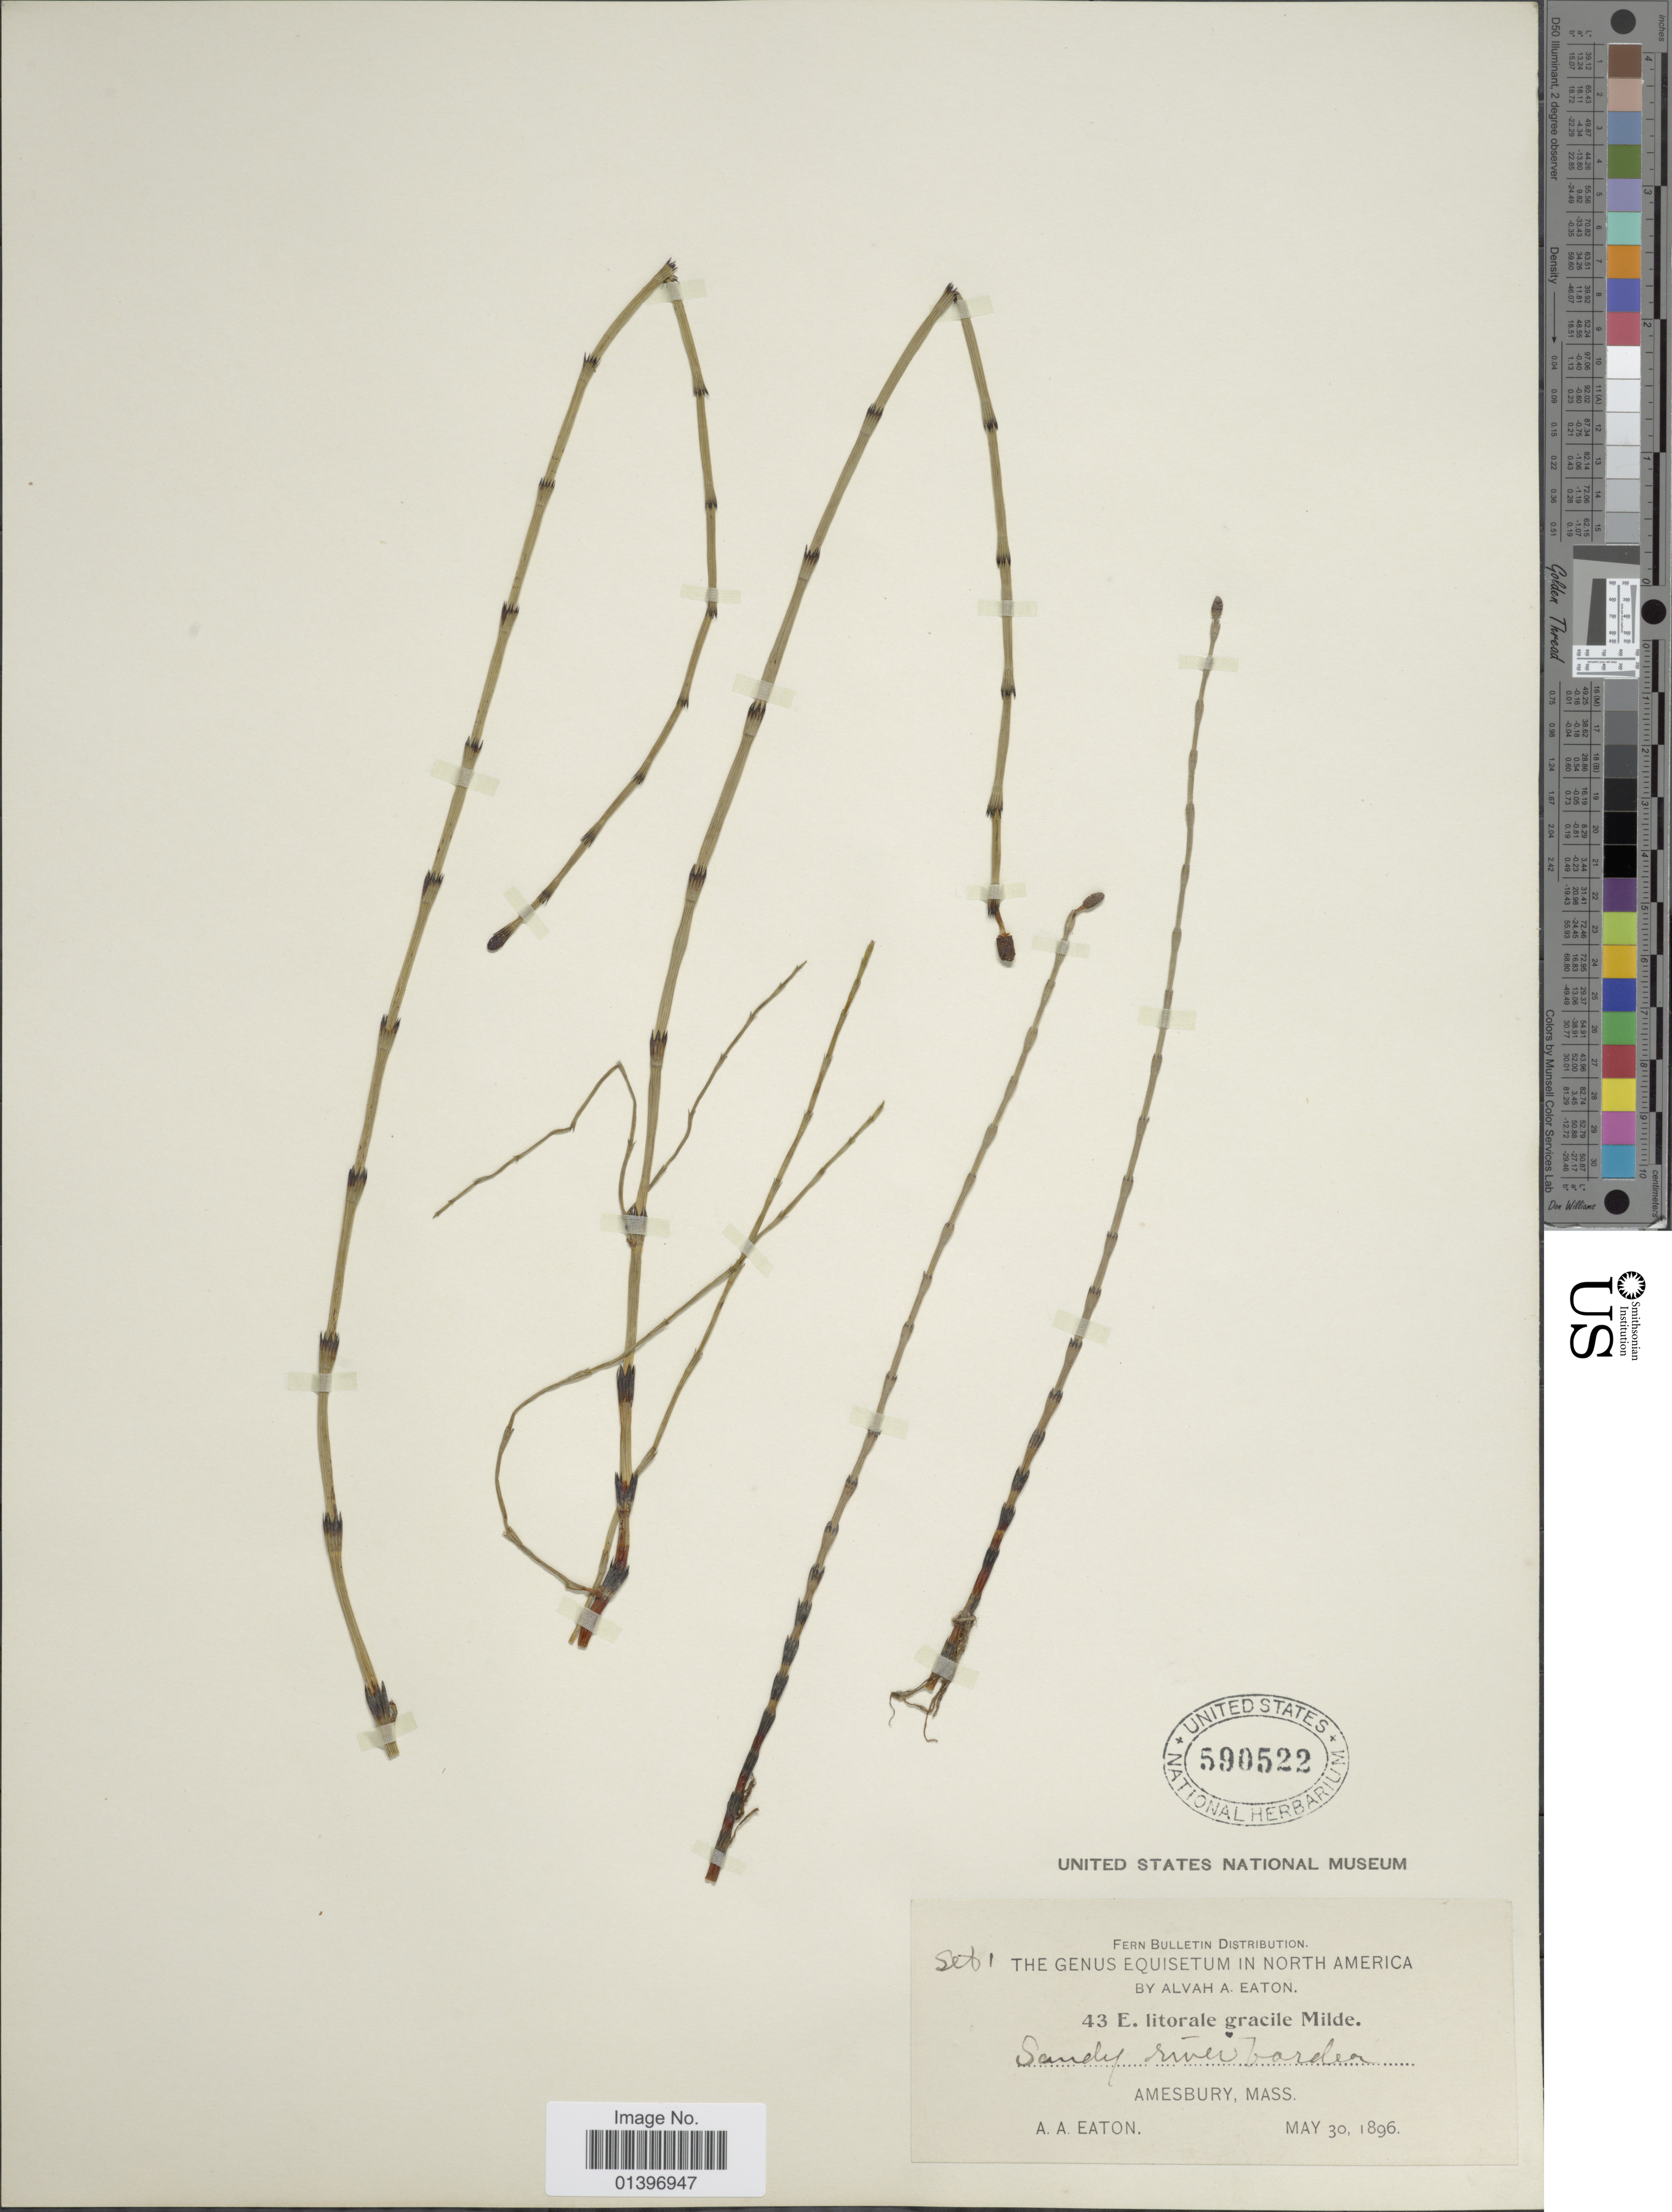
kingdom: Plantae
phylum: Tracheophyta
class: Polypodiopsida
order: Equisetales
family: Equisetaceae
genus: Equisetum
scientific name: Equisetum x litorale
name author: Kuhlw.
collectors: A. A. Eaton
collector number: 43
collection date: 1896-05-30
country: United States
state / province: Massachusetts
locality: Amesbury, Mass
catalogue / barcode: US 590522